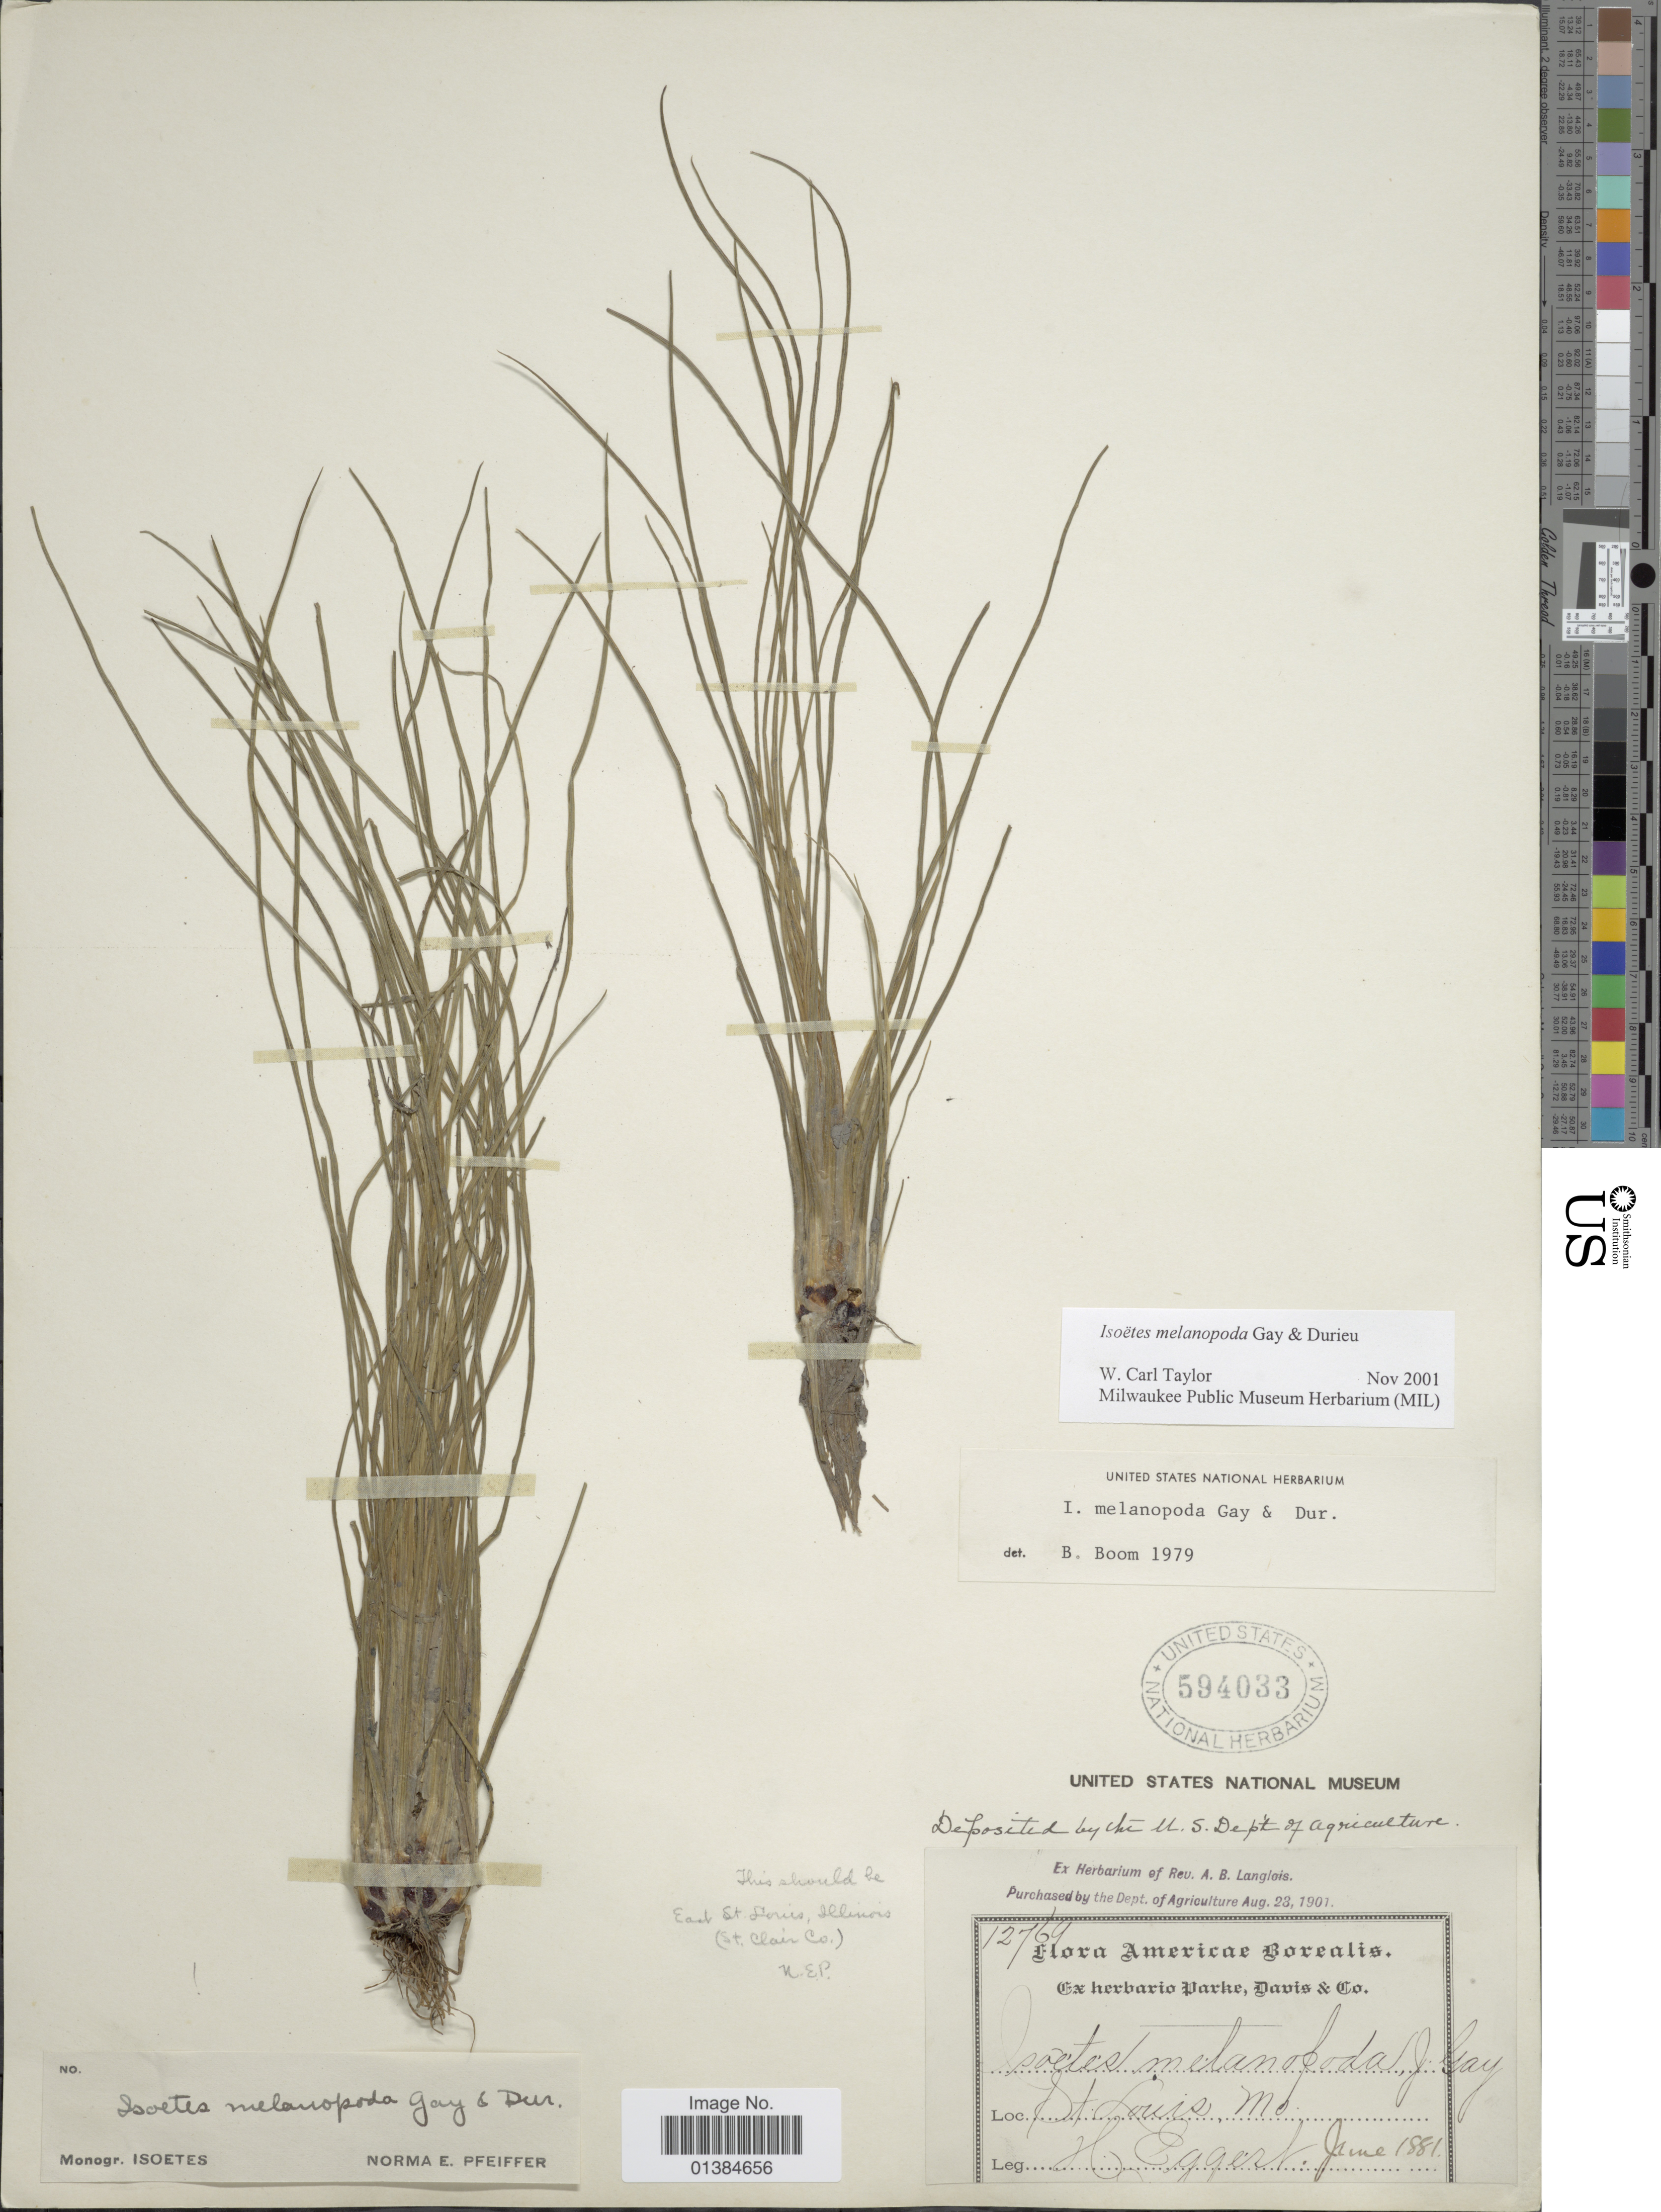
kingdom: Plantae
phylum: Tracheophyta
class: Lycopodiopsida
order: Isoetales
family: Isoetaceae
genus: Isoetes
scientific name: Isoetes melanopoda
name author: J. Gay & Durieu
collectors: H. Eggert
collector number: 12769*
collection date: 1881-06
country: United States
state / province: Missouri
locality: St. Louis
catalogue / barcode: US 594033